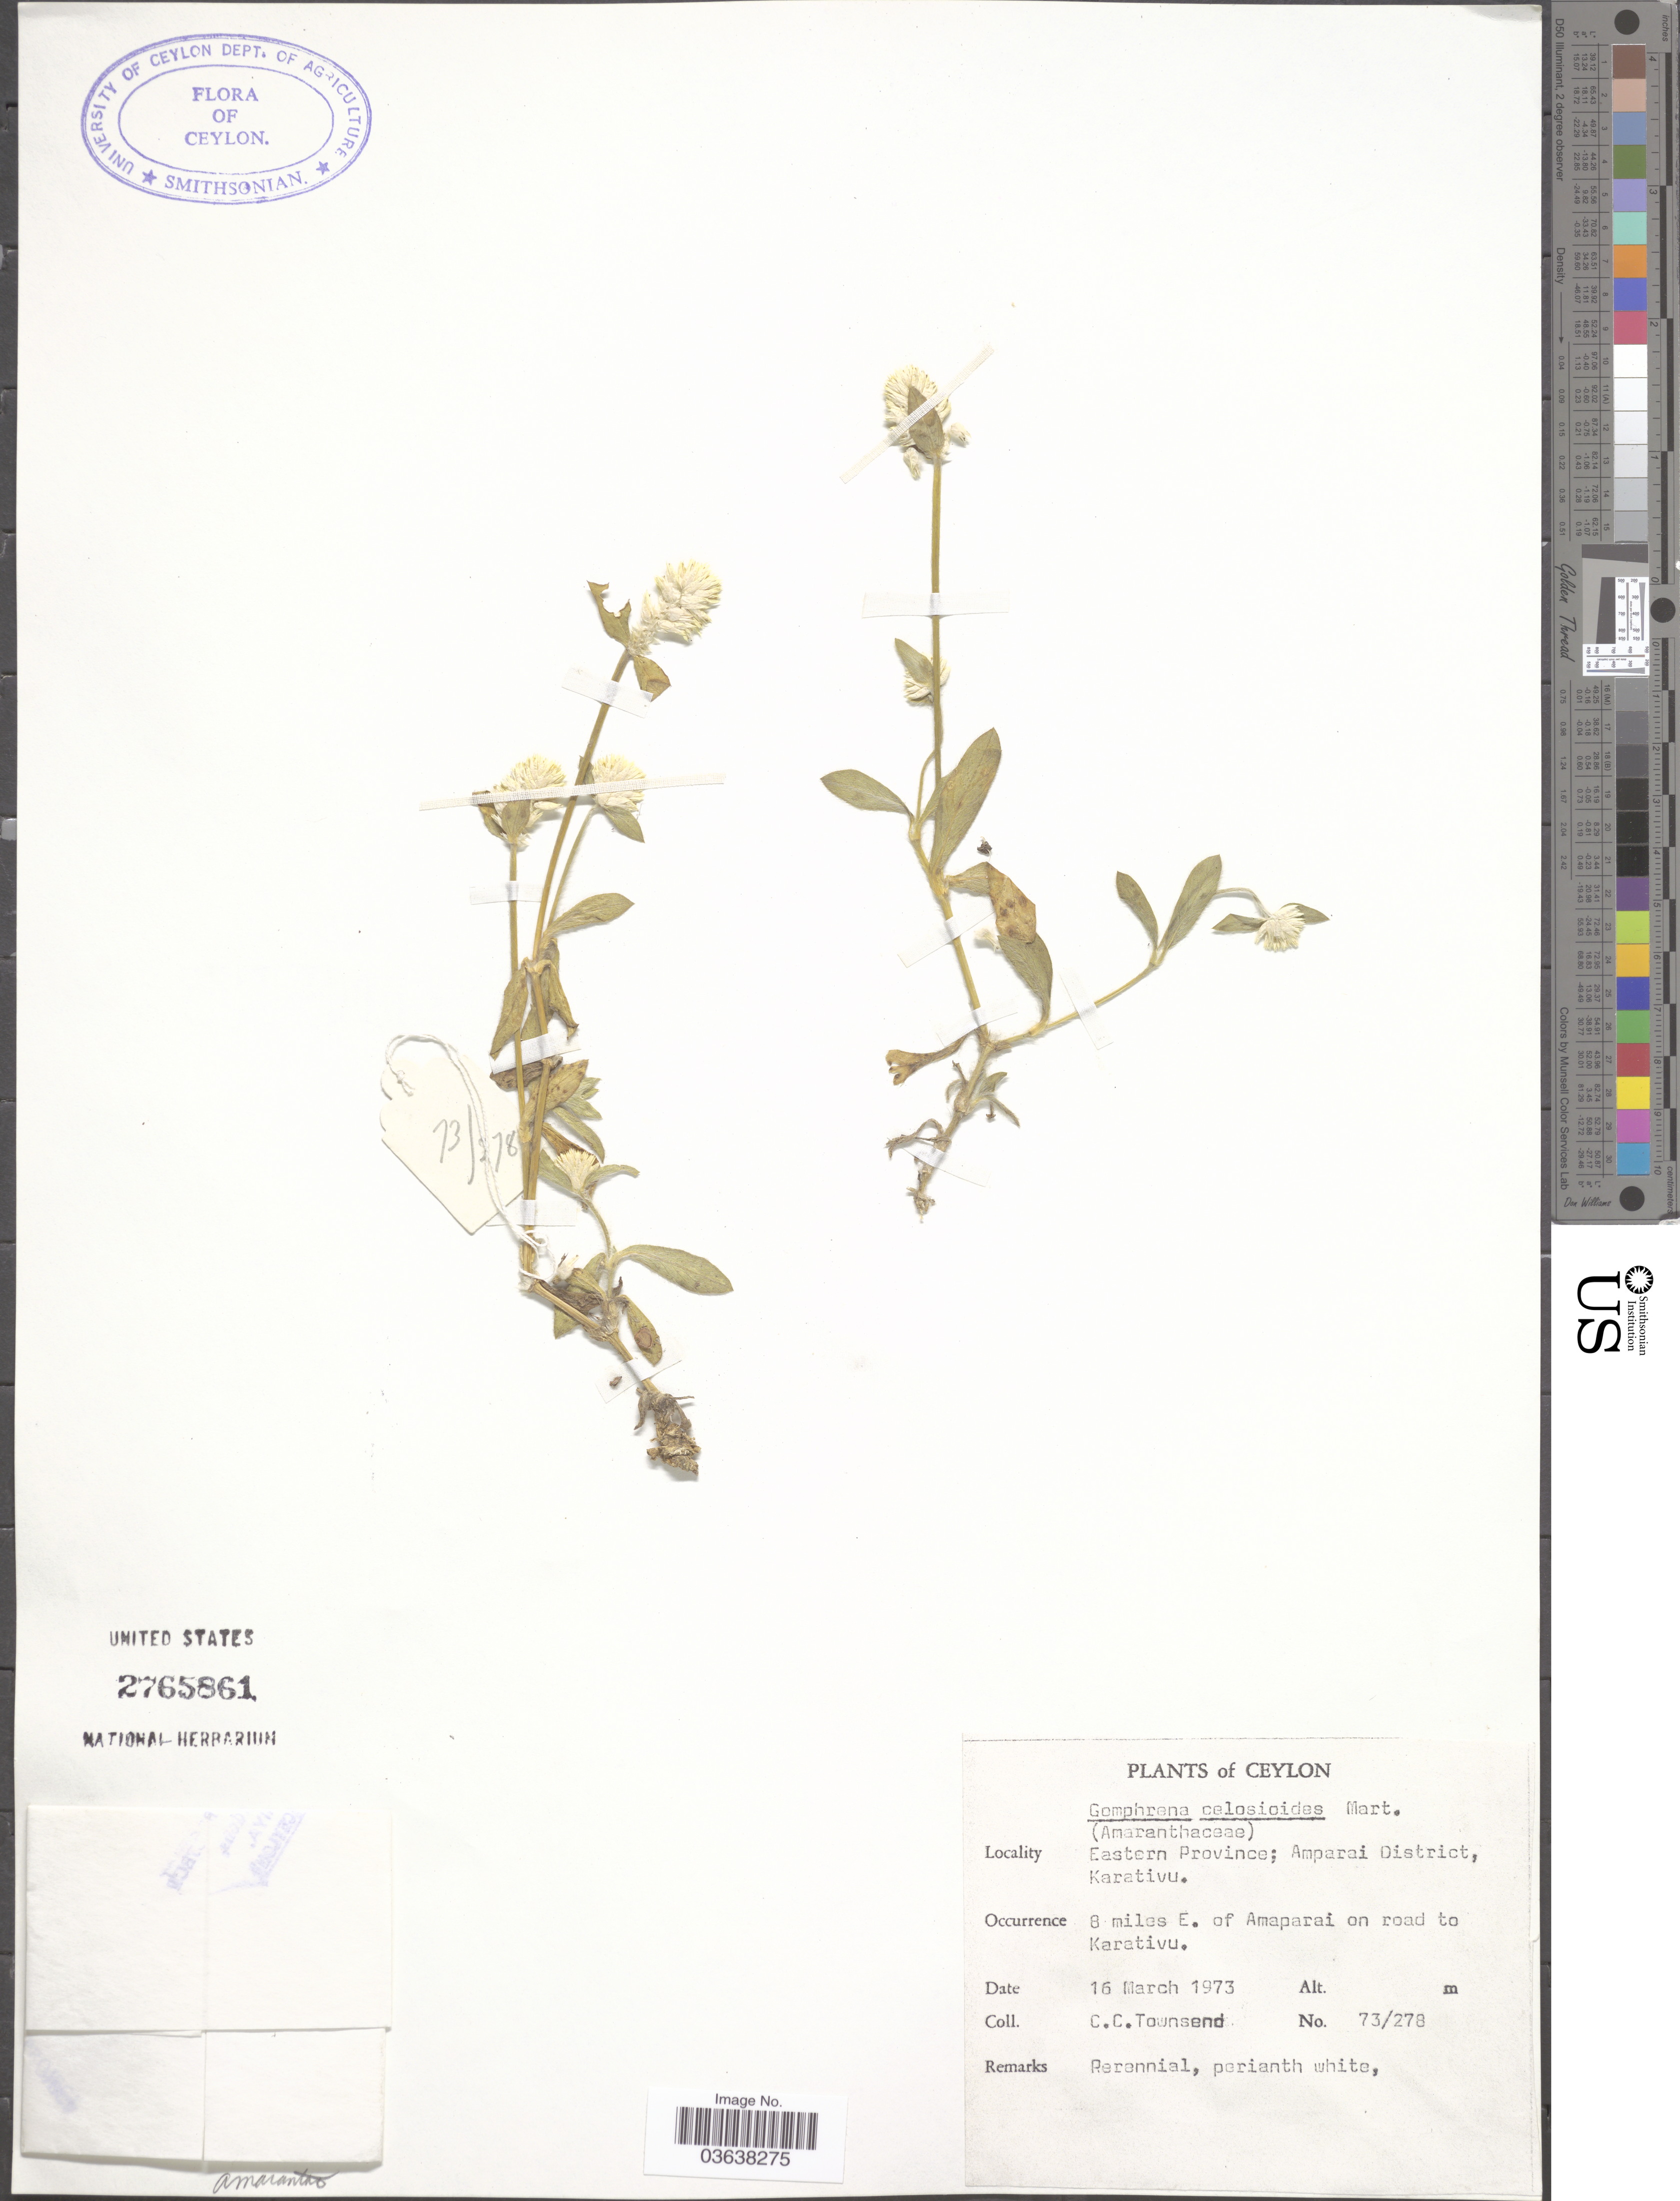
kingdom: Plantae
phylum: Tracheophyta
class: Magnoliopsida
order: Caryophyllales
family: Amaranthaceae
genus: Gomphrena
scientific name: Gomphrena celosioides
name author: Mart.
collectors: C. C. Townsend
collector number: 73/278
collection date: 1973-03-16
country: Sri Lanka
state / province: Eastern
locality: Ceylon. Amparai District, Karativu. 8 miles E. of Amparai on road to Karativu.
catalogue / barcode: US 2765861